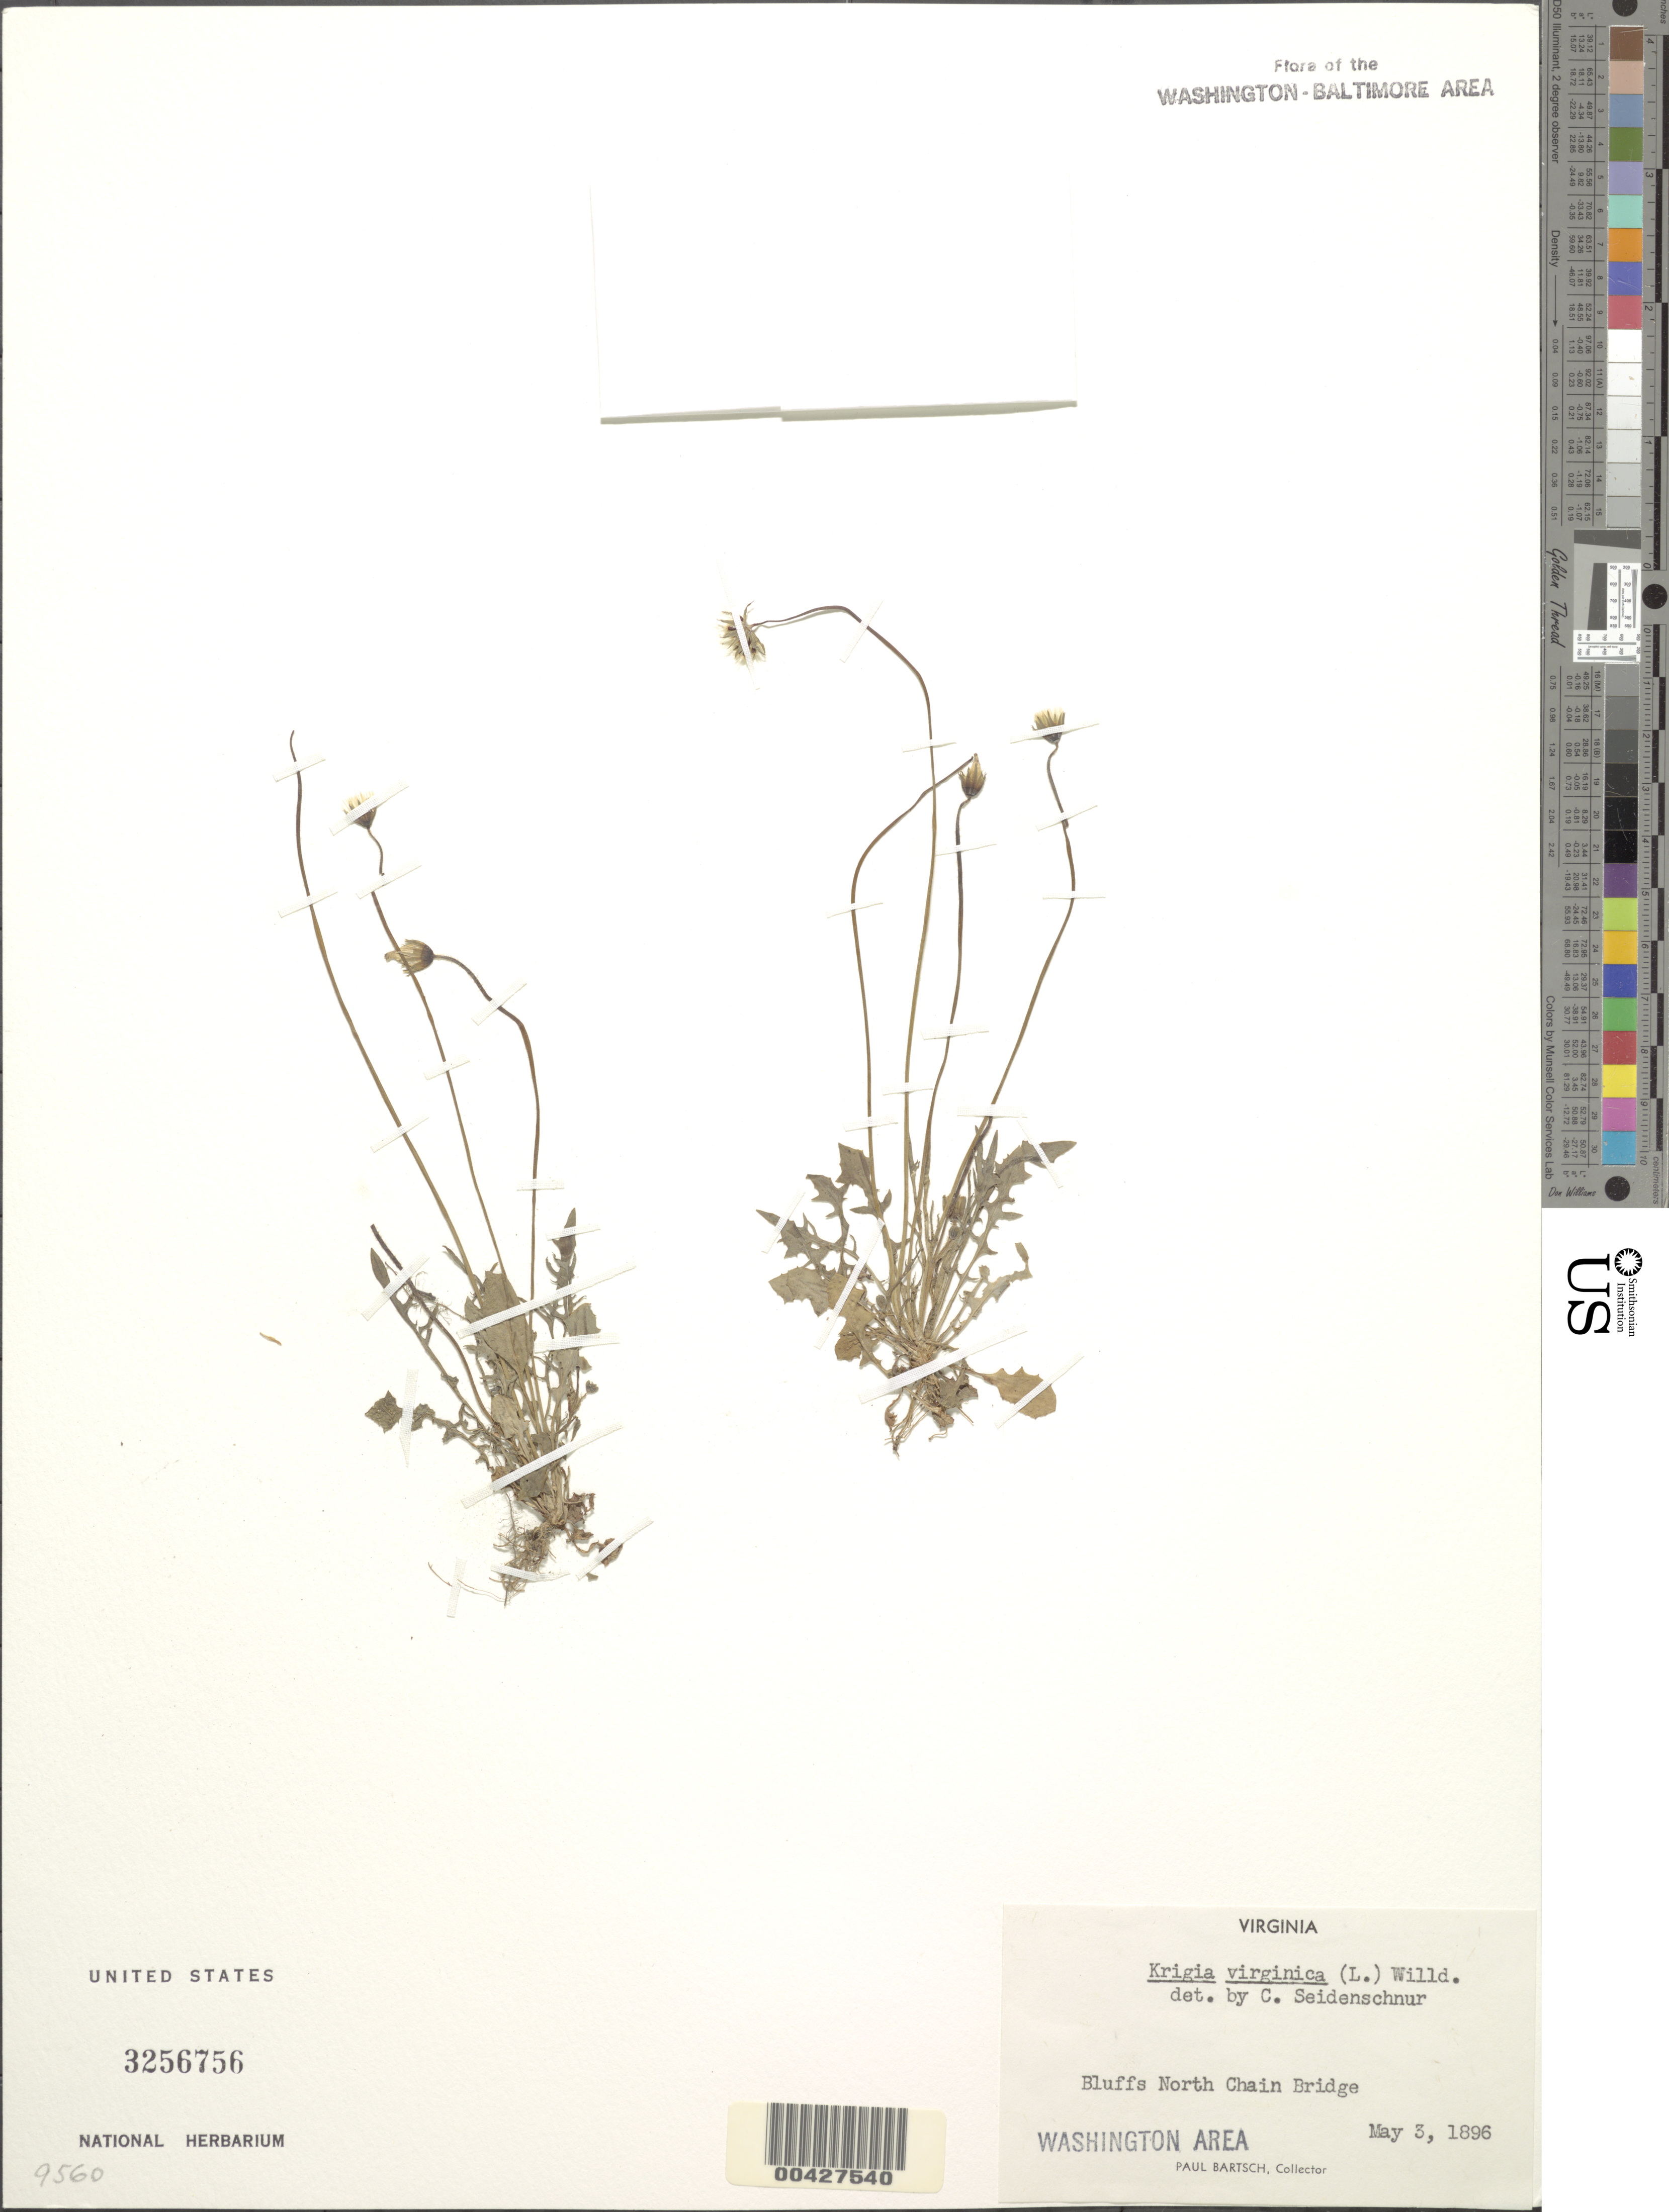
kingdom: Plantae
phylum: Tracheophyta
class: Magnoliopsida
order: Asterales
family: Asteraceae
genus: Krigia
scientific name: Krigia virginica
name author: (L.) Willd.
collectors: P. Bartsch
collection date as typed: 03 May 1896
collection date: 1896-05-03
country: United States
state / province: Virginia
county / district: Fairfax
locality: Bluffs north Chain Bridge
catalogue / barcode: US 3256756